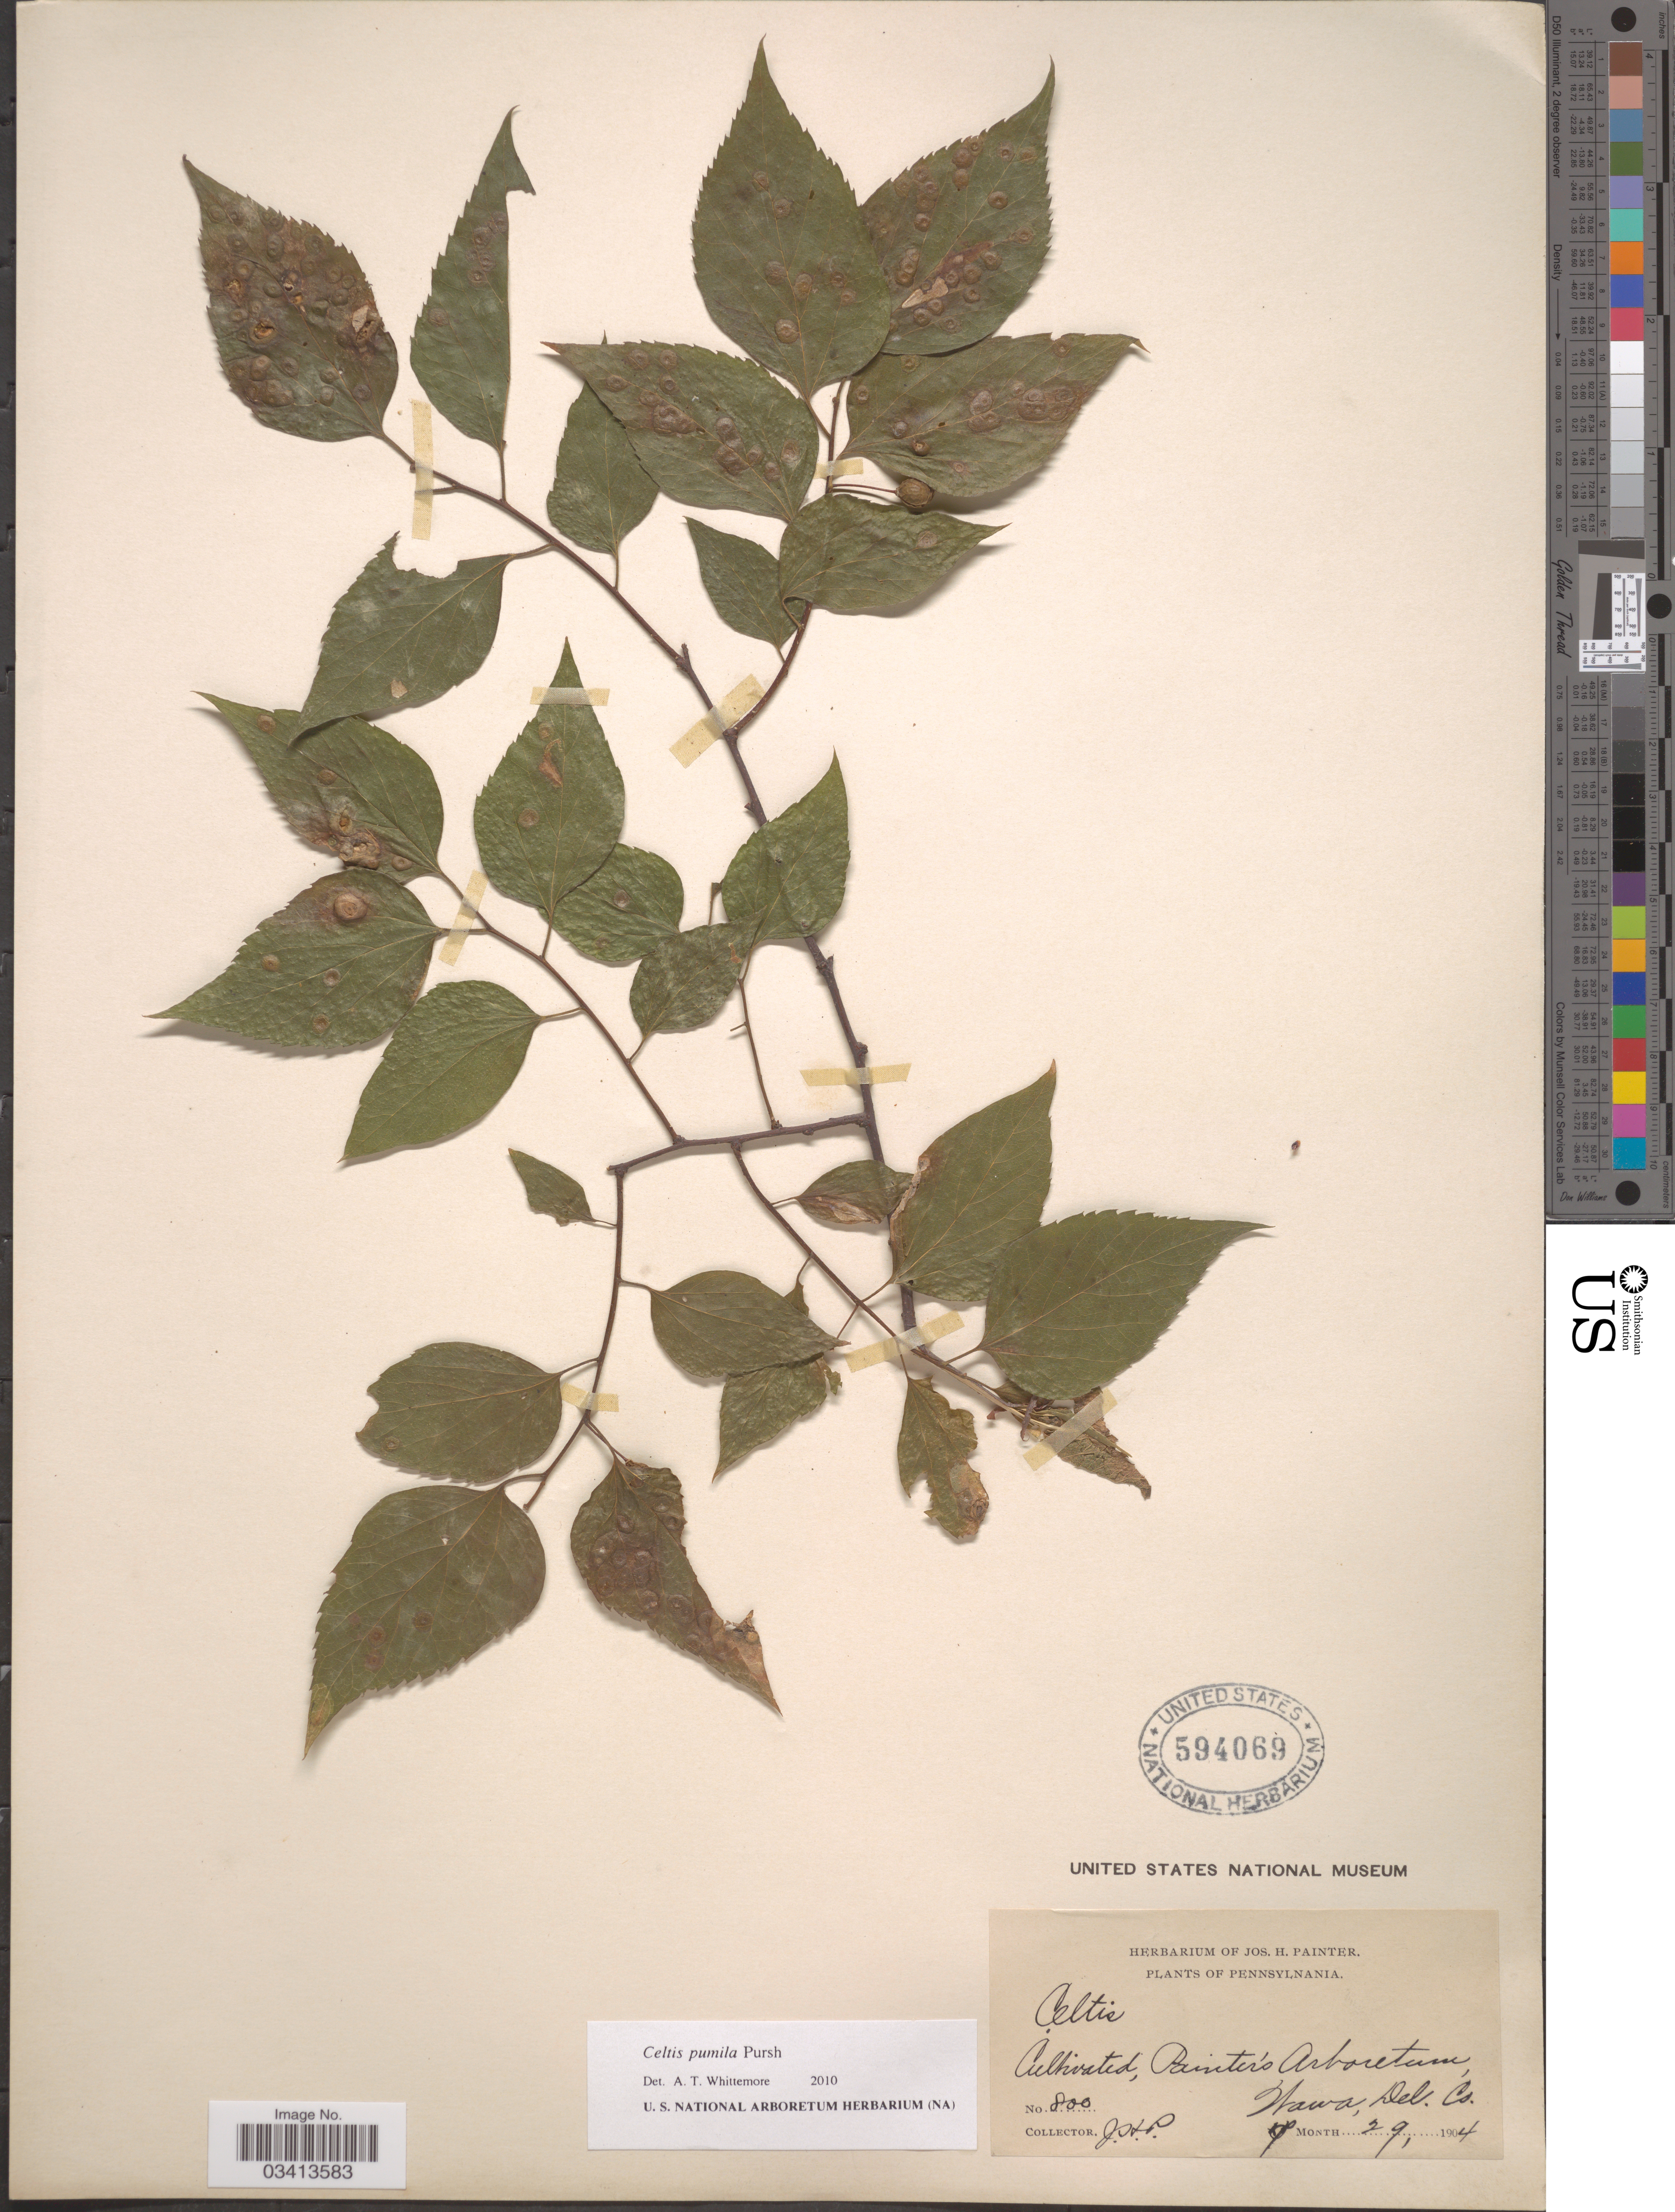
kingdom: Plantae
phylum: Tracheophyta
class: Magnoliopsida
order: Rosales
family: Cannabaceae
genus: Celtis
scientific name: Celtis pumila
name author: Pursh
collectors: J. H. Painter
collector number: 800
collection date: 1904-07-29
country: United States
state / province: Pennsylvania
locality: Painter's Arboretum. Wawa, Del. Co.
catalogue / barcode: US 594069